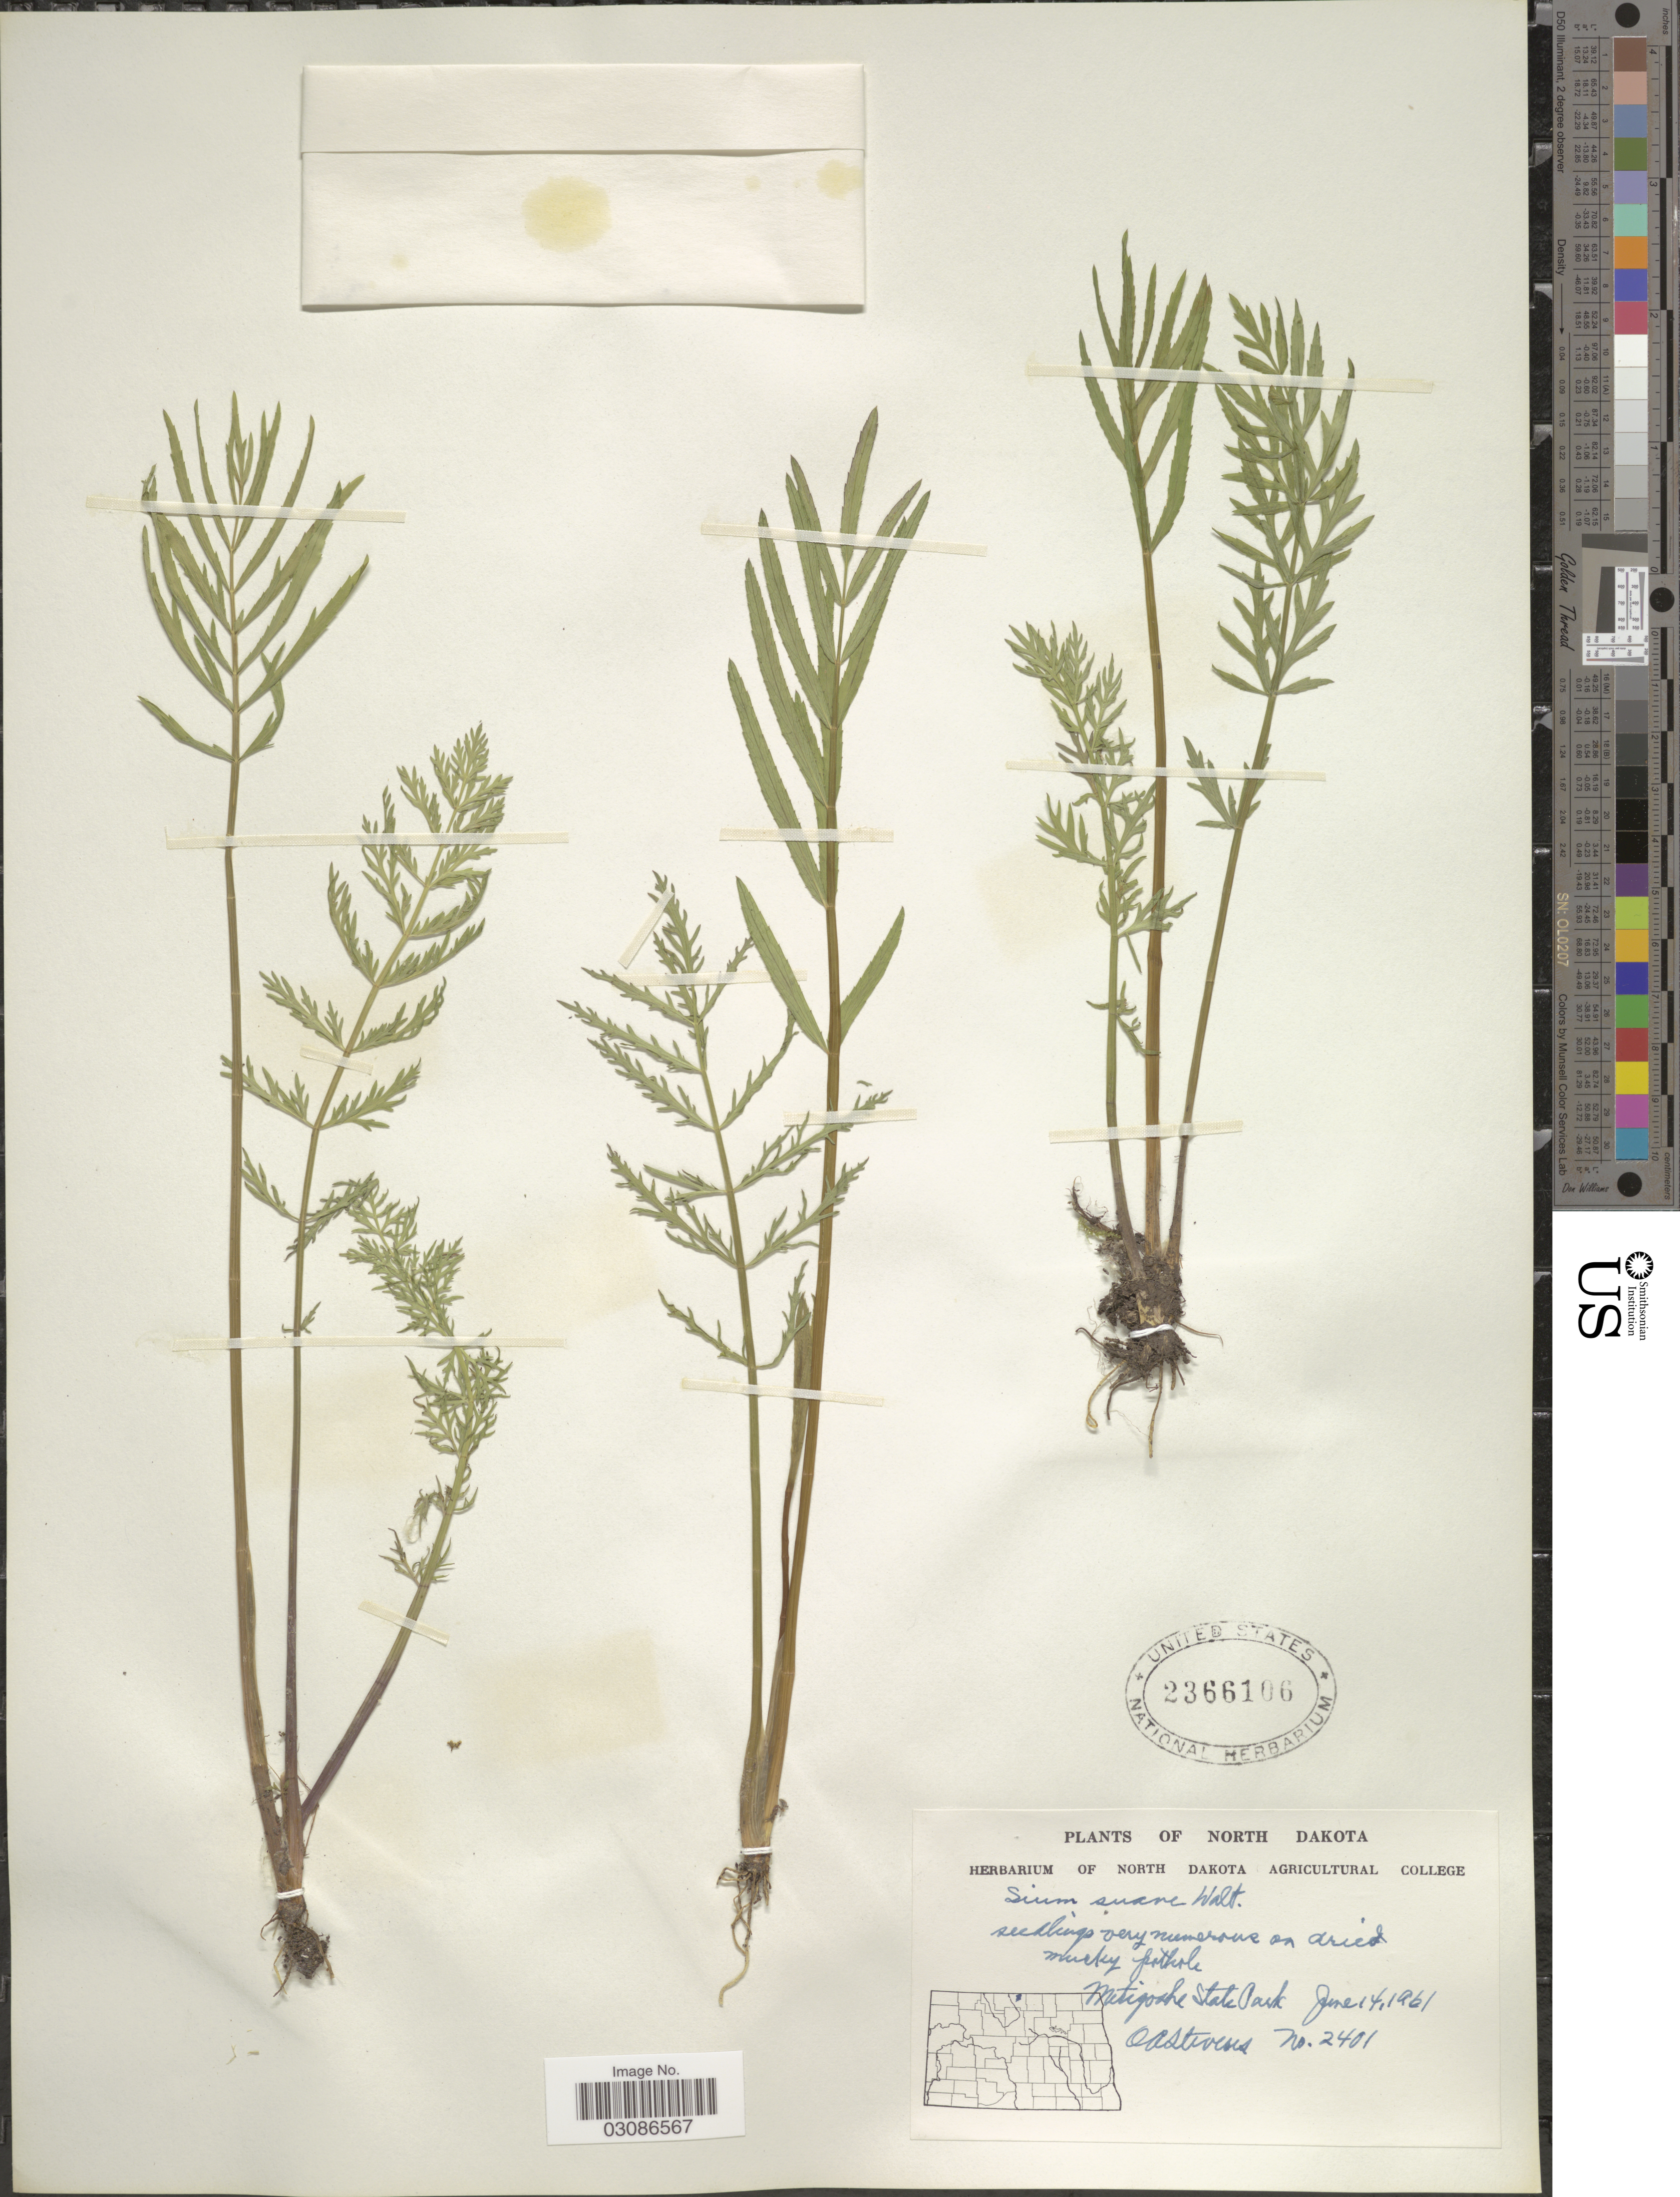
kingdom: Plantae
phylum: Tracheophyta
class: Magnoliopsida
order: Apiales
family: Apiaceae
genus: Sium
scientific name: Sium suave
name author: Walter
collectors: O. A. Stevens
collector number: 2401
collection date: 1961-06-14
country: United States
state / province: North Dakota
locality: Metigoshe State Park.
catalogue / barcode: US 2366106